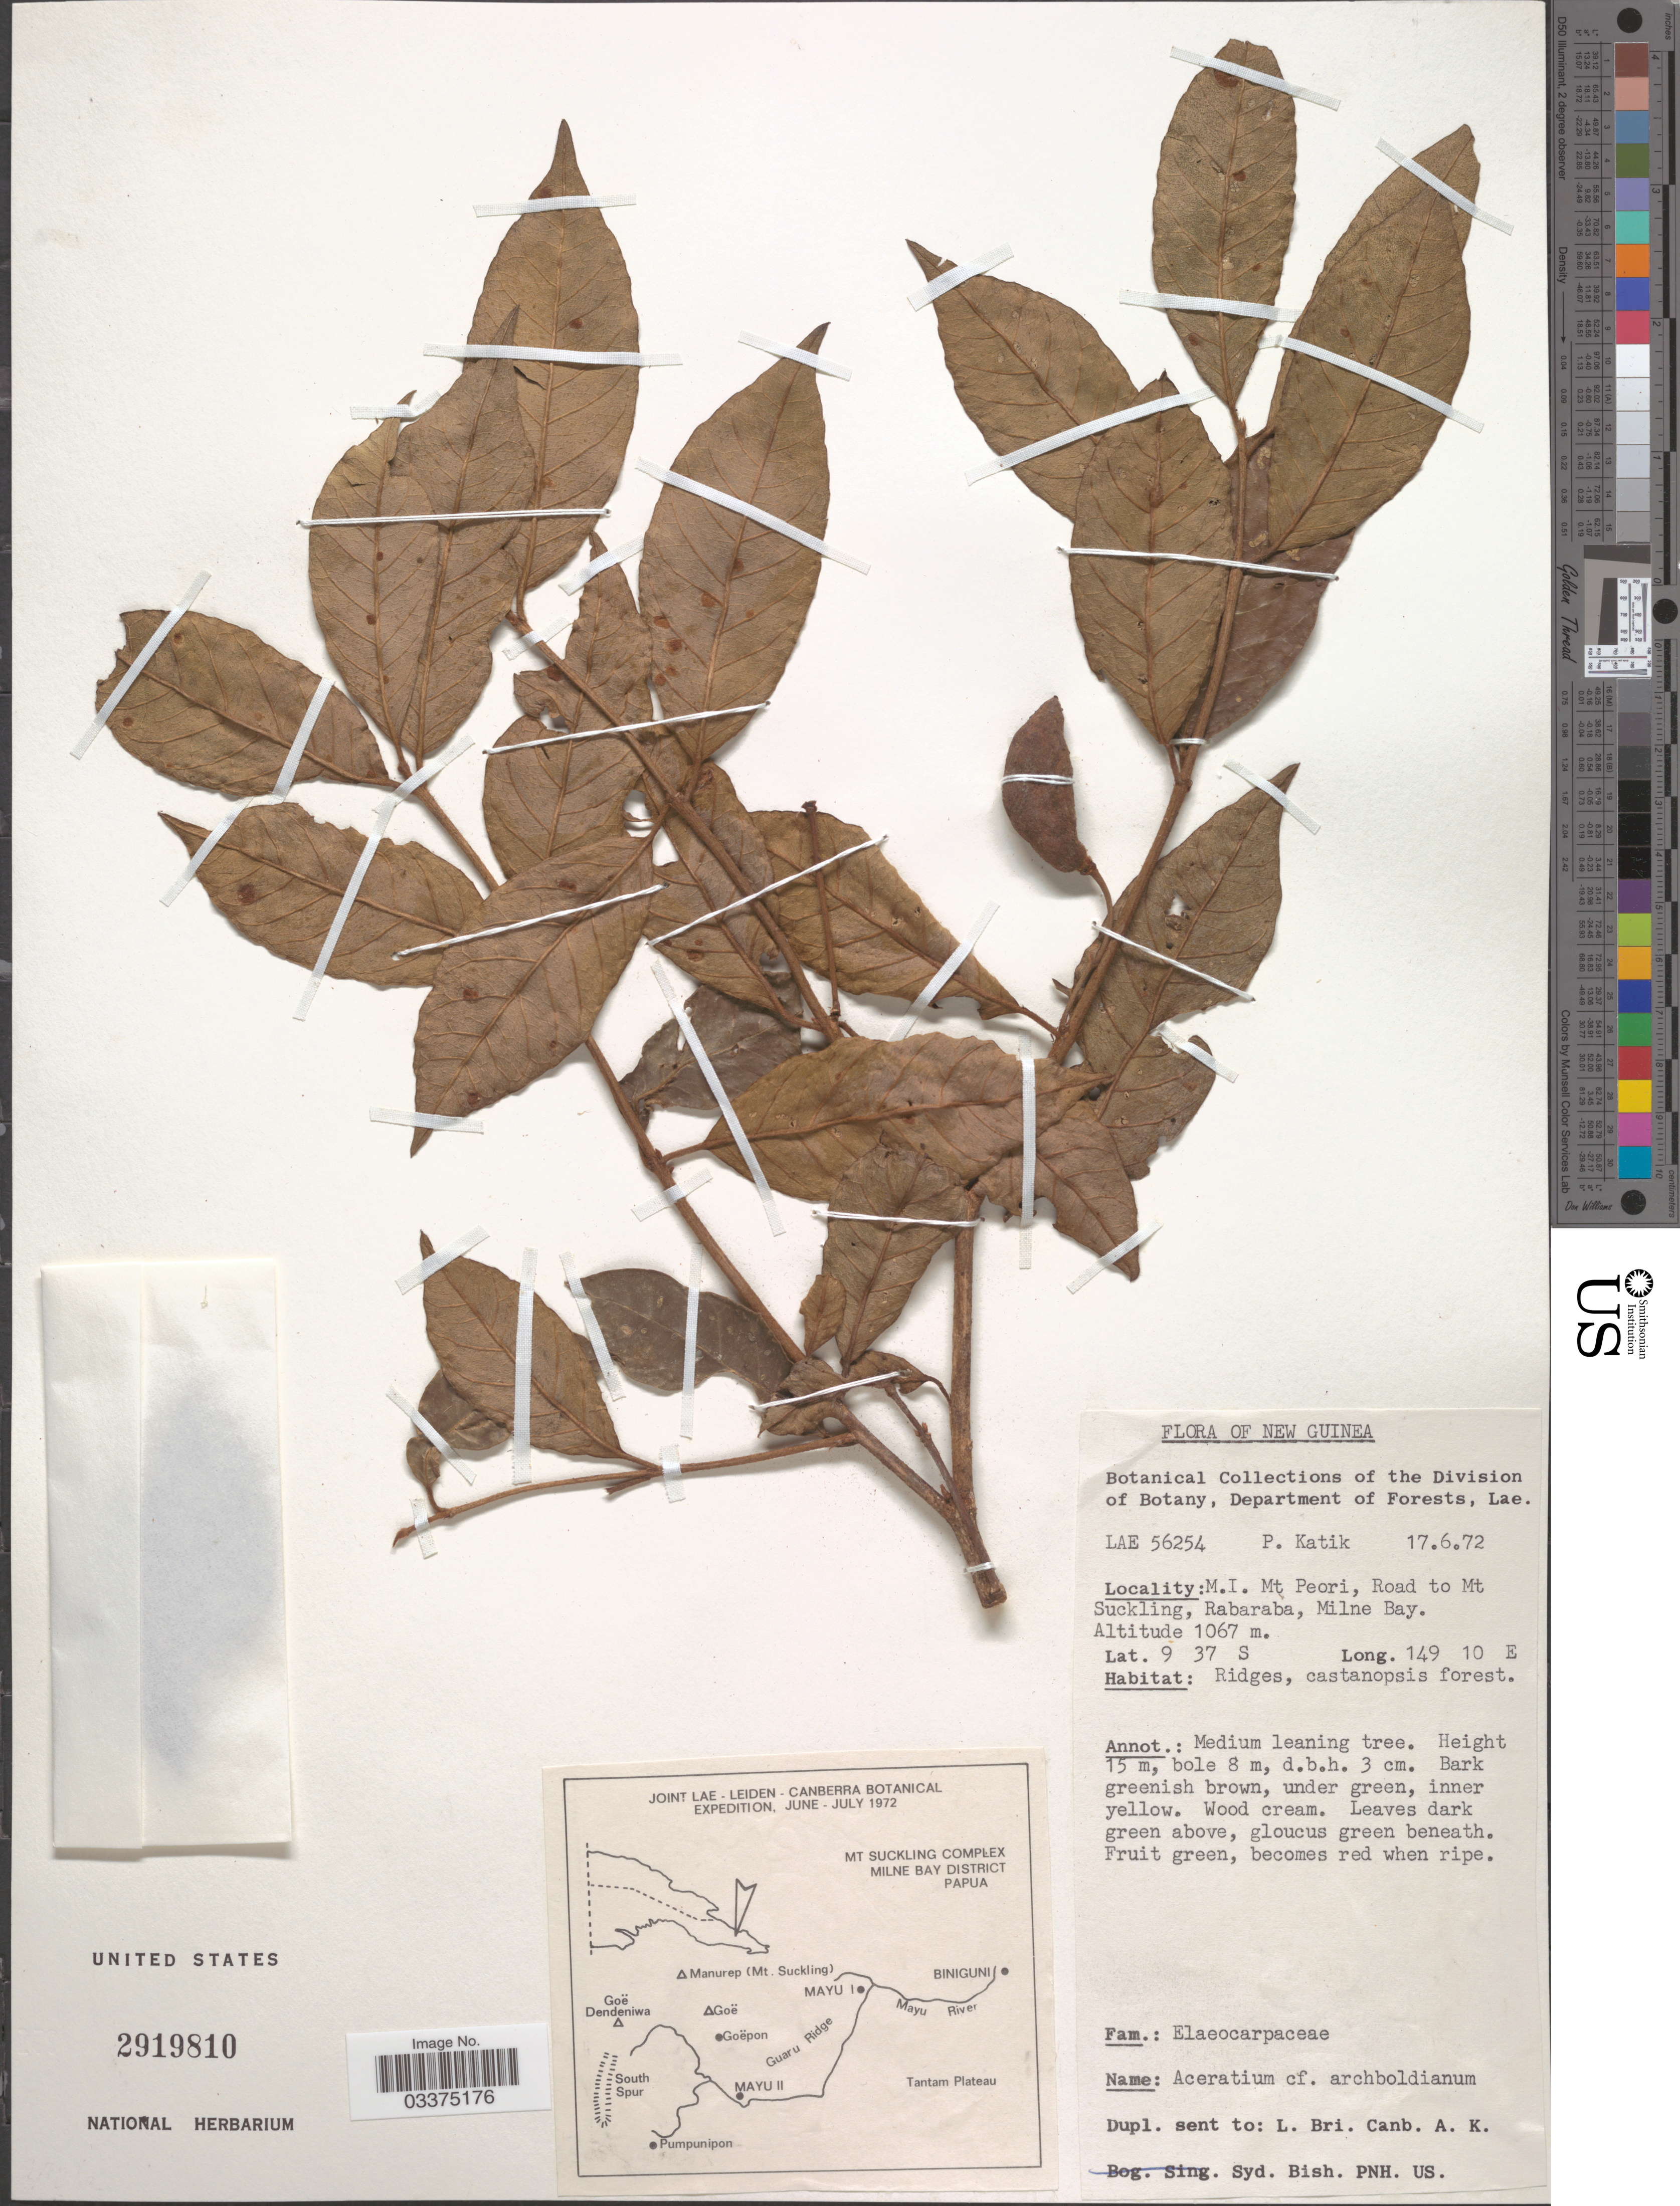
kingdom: Plantae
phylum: Tracheophyta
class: Magnoliopsida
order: Oxalidales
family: Elaeocarpaceae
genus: Aceratium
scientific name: Aceratium archboldianum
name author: A.C. Sm.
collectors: P. Katik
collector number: LAE 56254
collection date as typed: Transcribed d/m/y: 17/6/72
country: Papua New Guinea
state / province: Milne Bay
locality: New Guinea. M. I. Mt Peori, Road to Mt Suckling, Rabaraba, Milne Bay.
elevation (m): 1067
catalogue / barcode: US 2919810